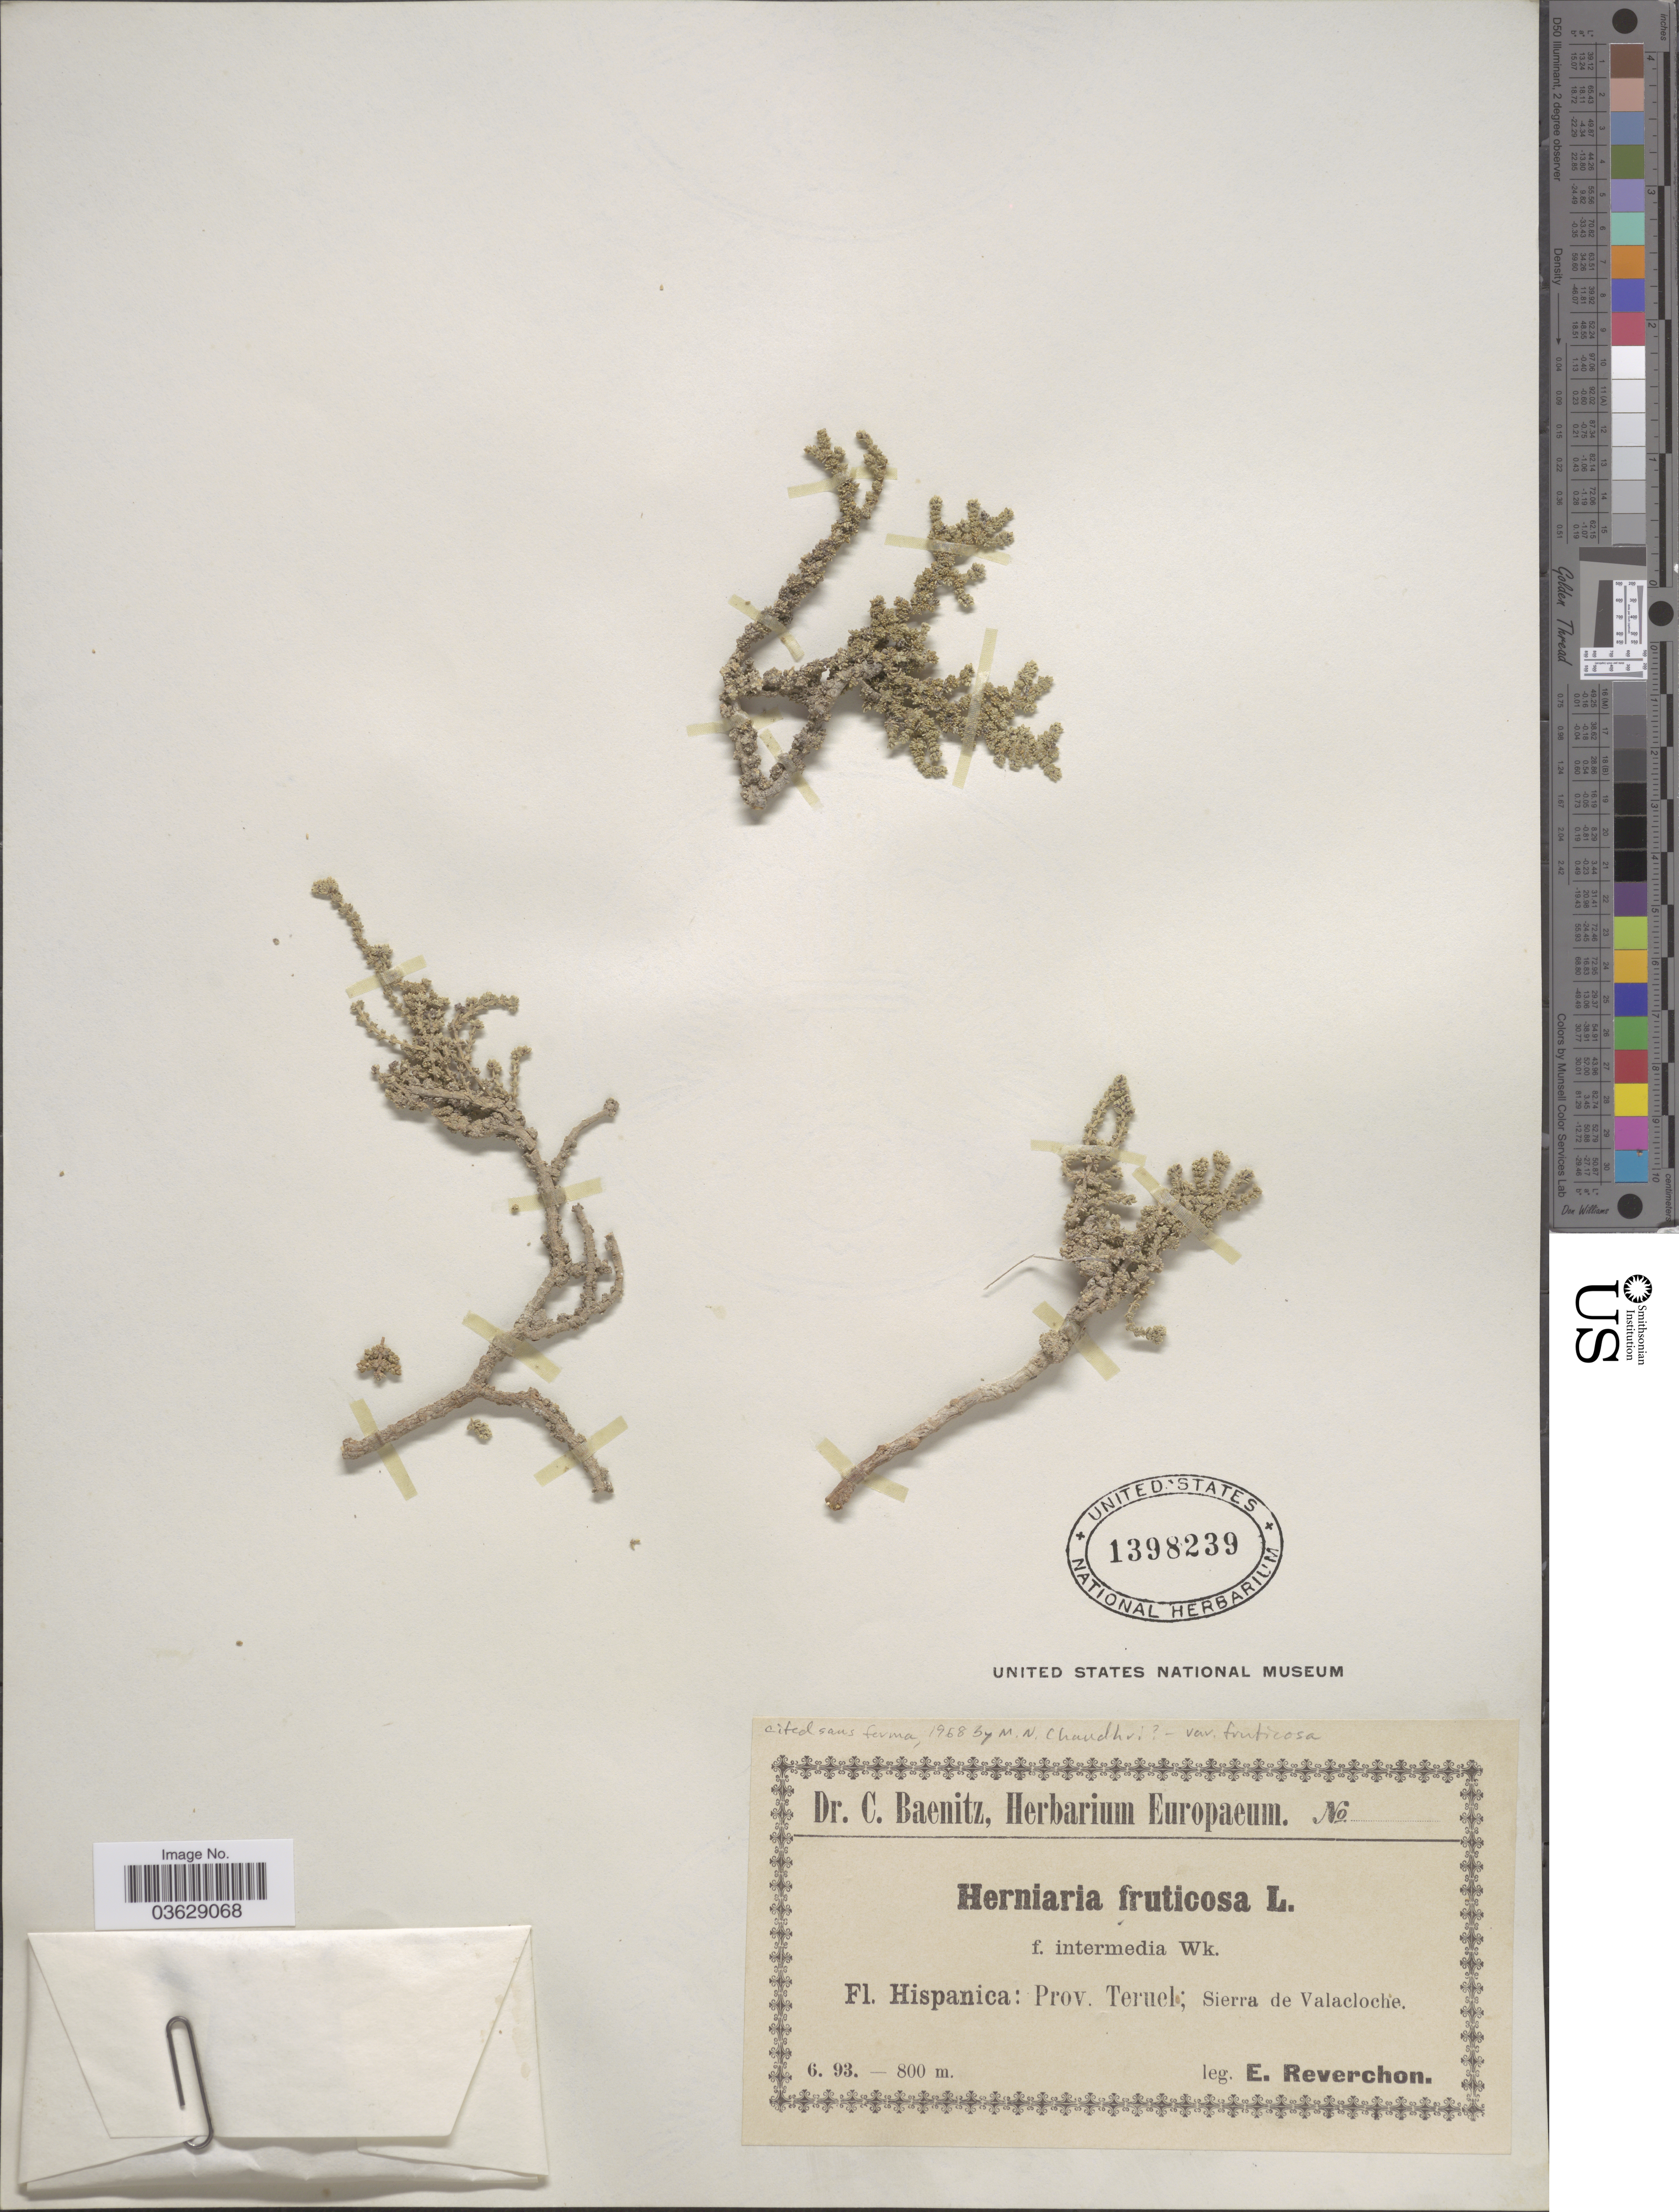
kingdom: Plantae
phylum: Tracheophyta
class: Magnoliopsida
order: Caryophyllales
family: Caryophyllaceae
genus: Herniaria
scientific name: Herniaria fruticosa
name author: L.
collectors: E. Reverchon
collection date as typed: Transcribed d/m/y: /6/93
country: Spain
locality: Hispanica: Prov. Teruel; Sierra de Valacloche.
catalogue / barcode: US 1398239